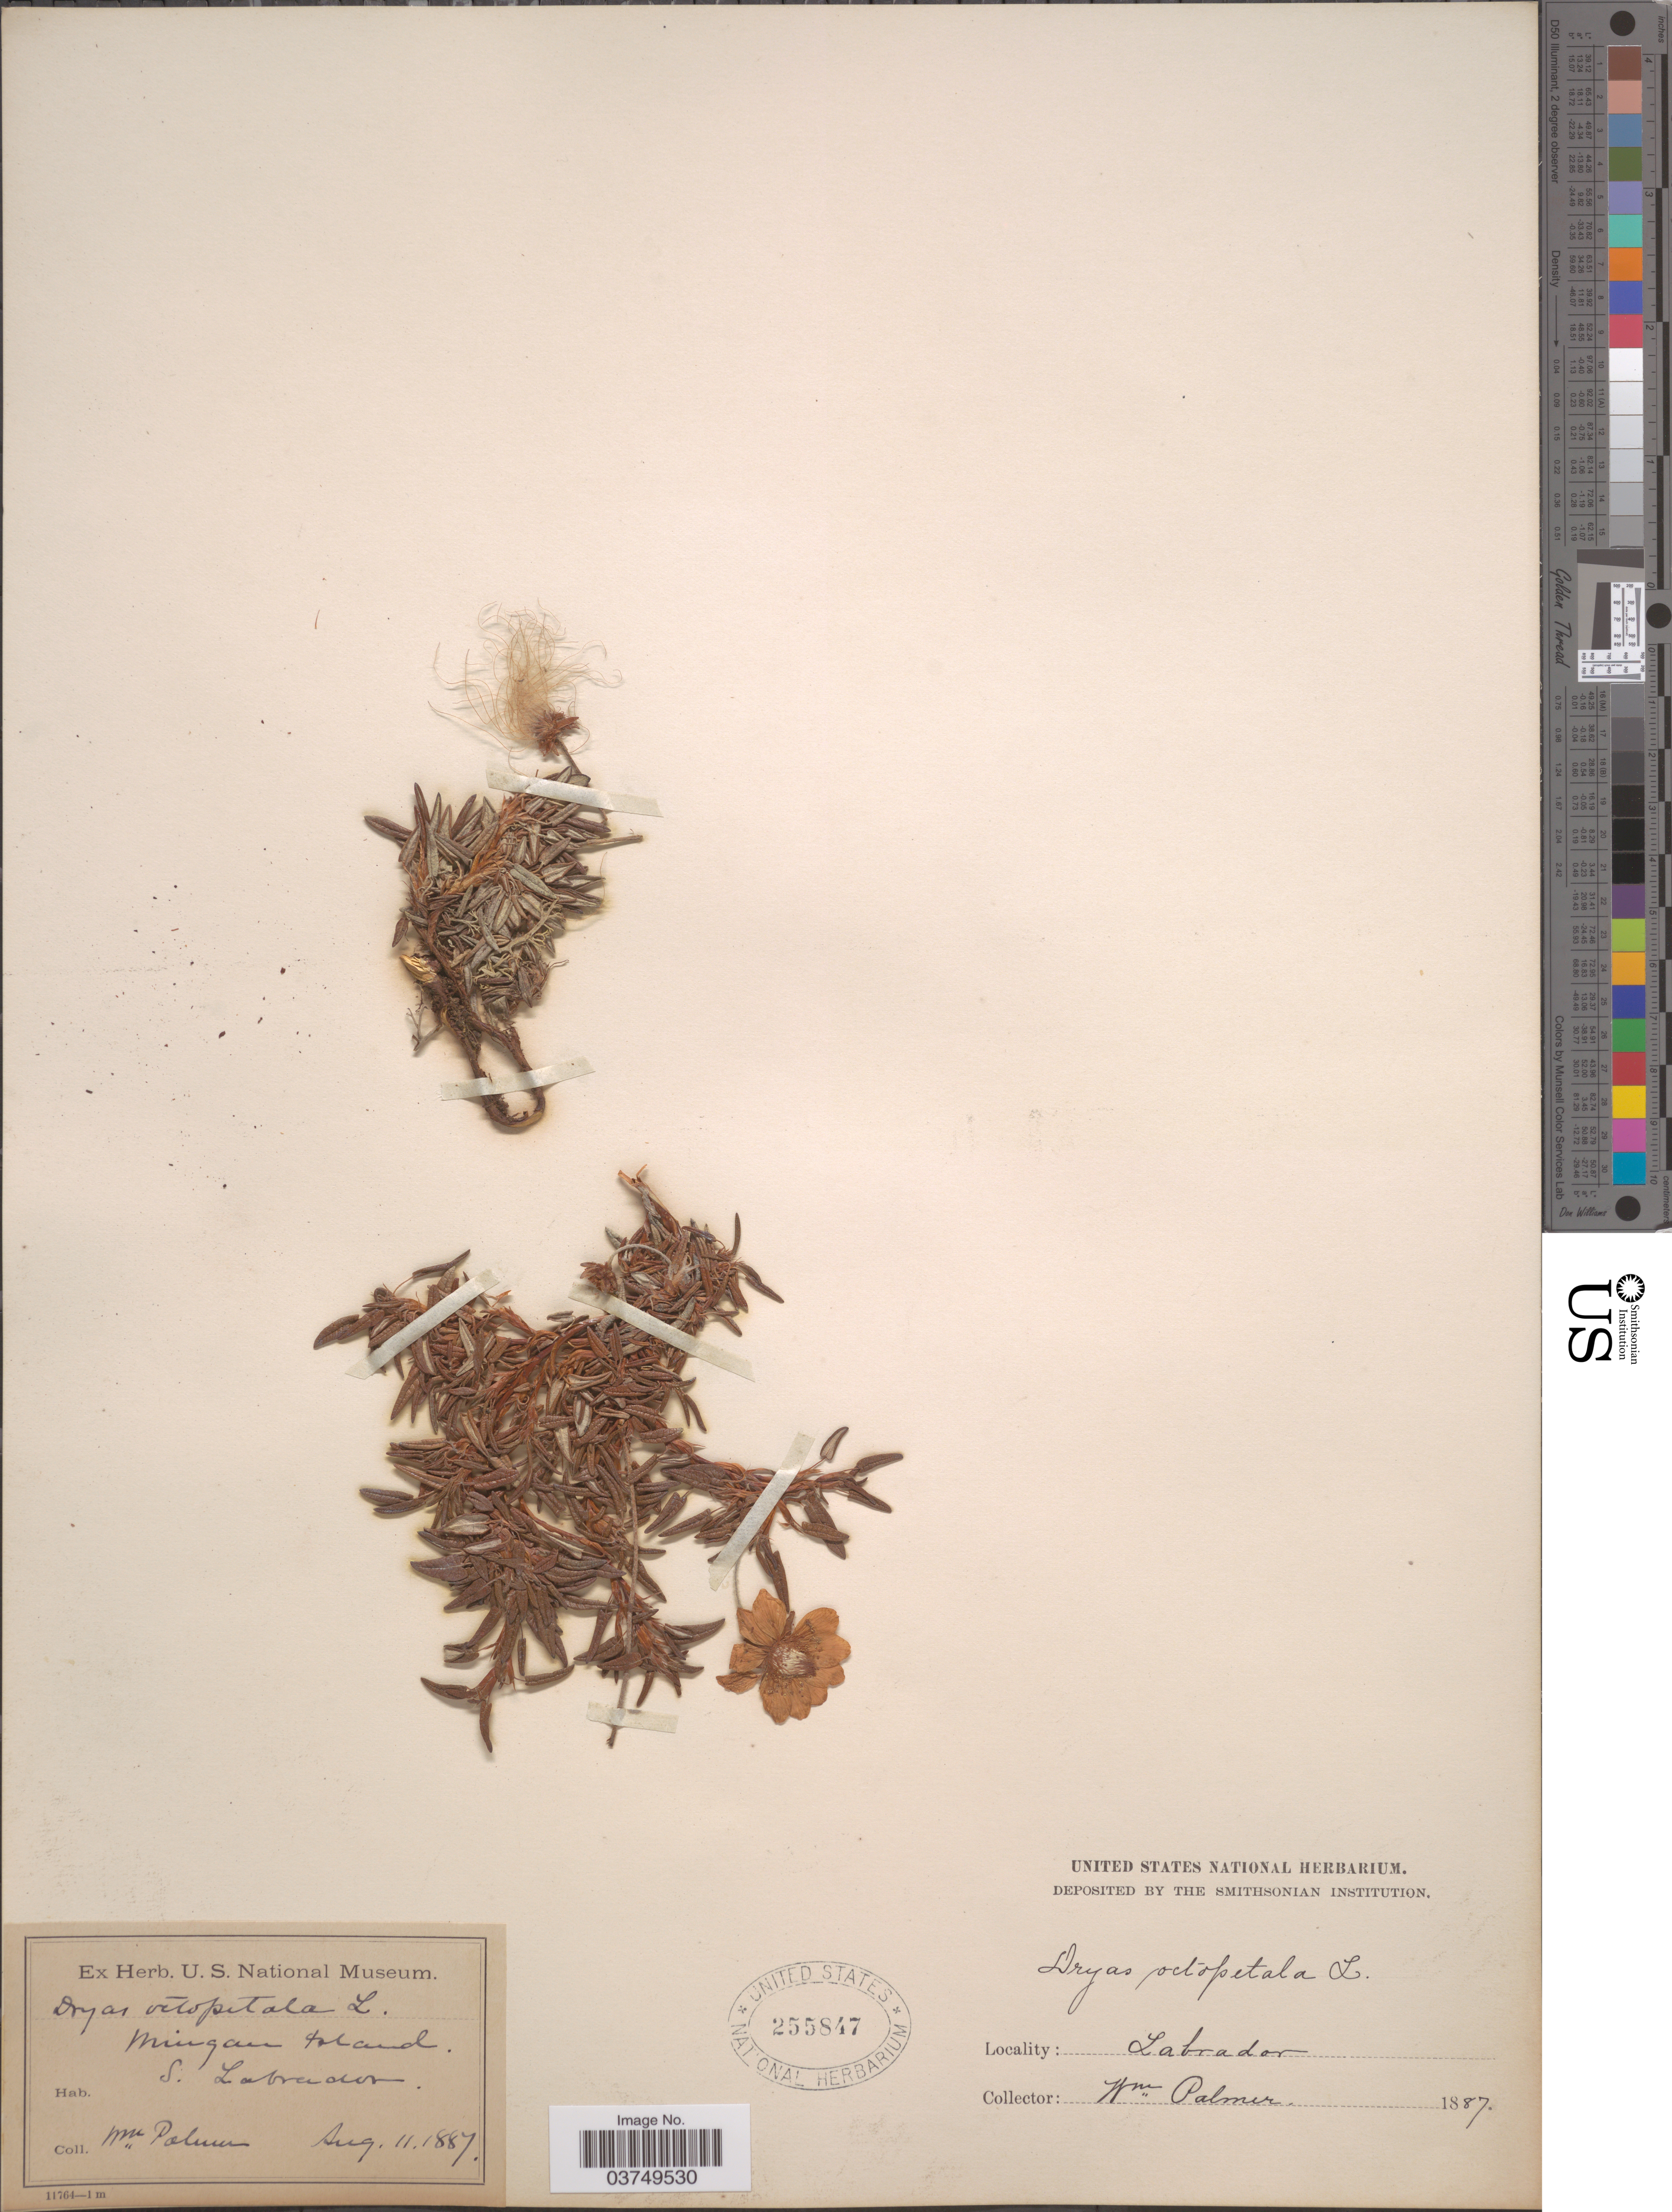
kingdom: Plantae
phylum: Tracheophyta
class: Magnoliopsida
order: Rosales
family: Rosaceae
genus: Dryas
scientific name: Dryas integrifolia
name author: Vahl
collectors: W. Palmer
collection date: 1887-08-11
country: Canada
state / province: Newfoundland and Labrador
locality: Labrador. S. Labrador.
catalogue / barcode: US 255847